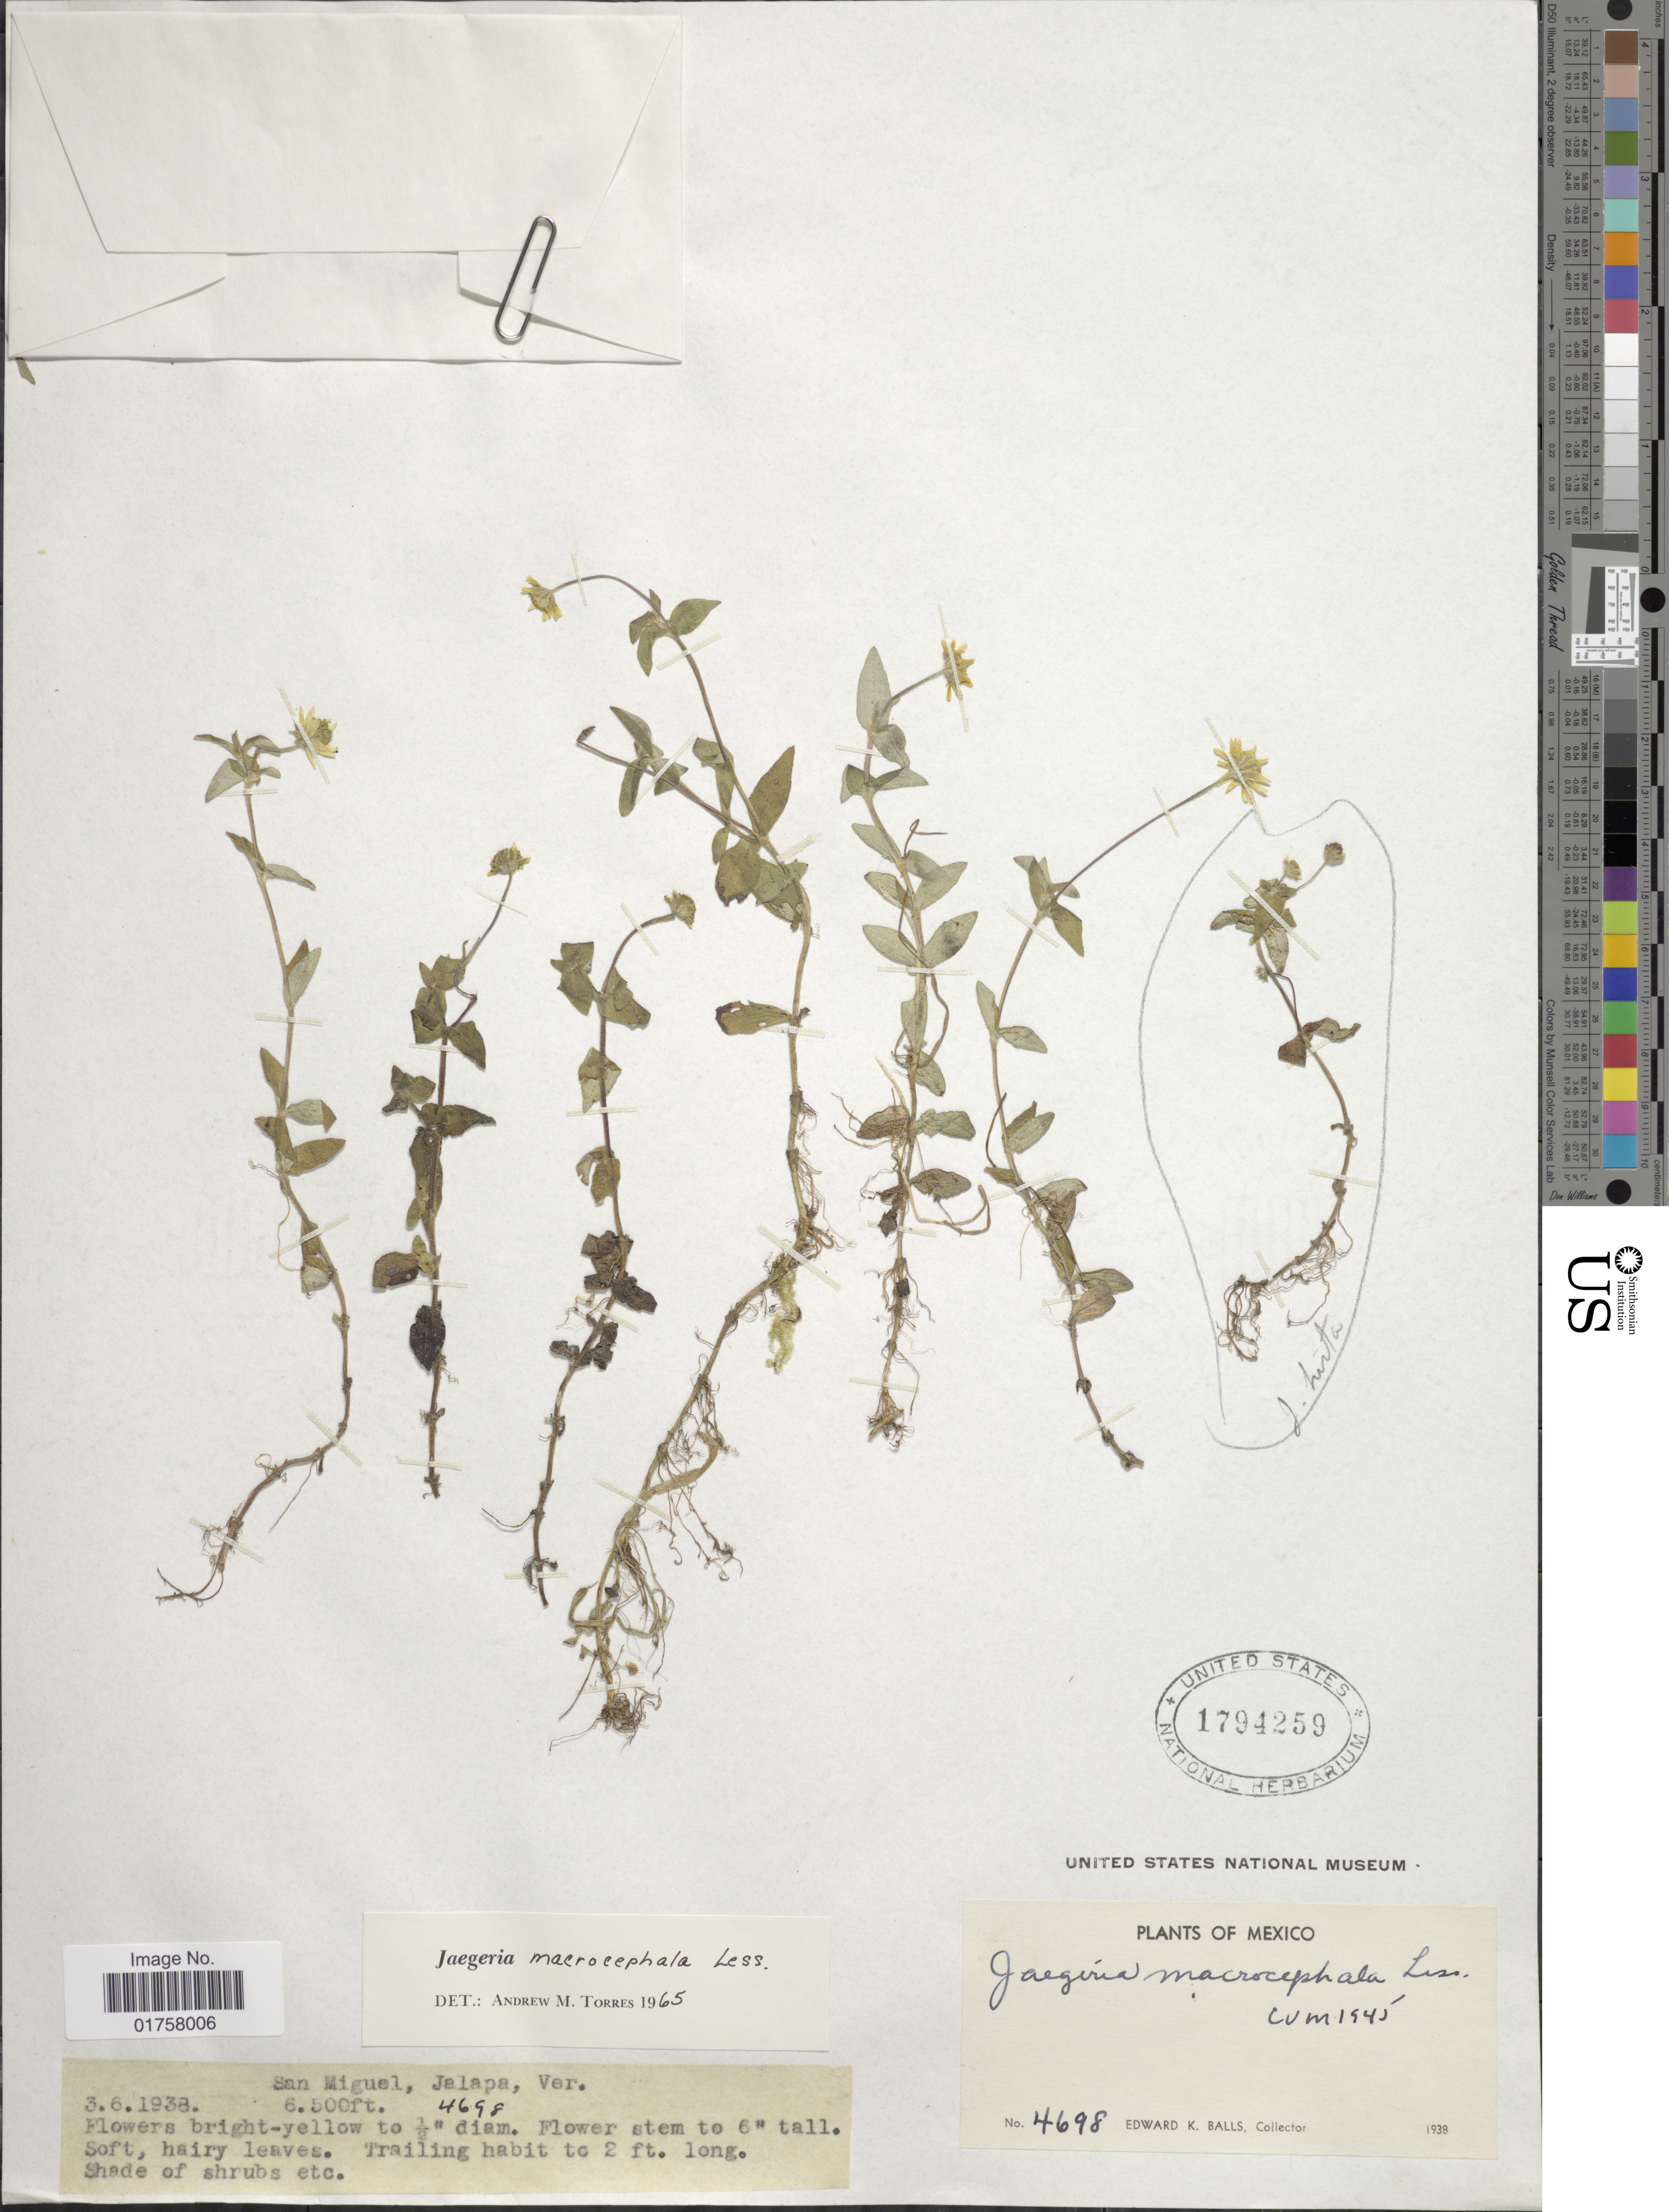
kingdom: Plantae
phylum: Tracheophyta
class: Magnoliopsida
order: Asterales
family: Asteraceae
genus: Jaegeria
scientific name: Jaegeria macrocephala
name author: Less.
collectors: E. K. Balls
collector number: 4698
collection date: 1938-06-03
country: Mexico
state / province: Veracruz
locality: San Miguel, Jalapa, Ver.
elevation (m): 1981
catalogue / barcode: US 1794259